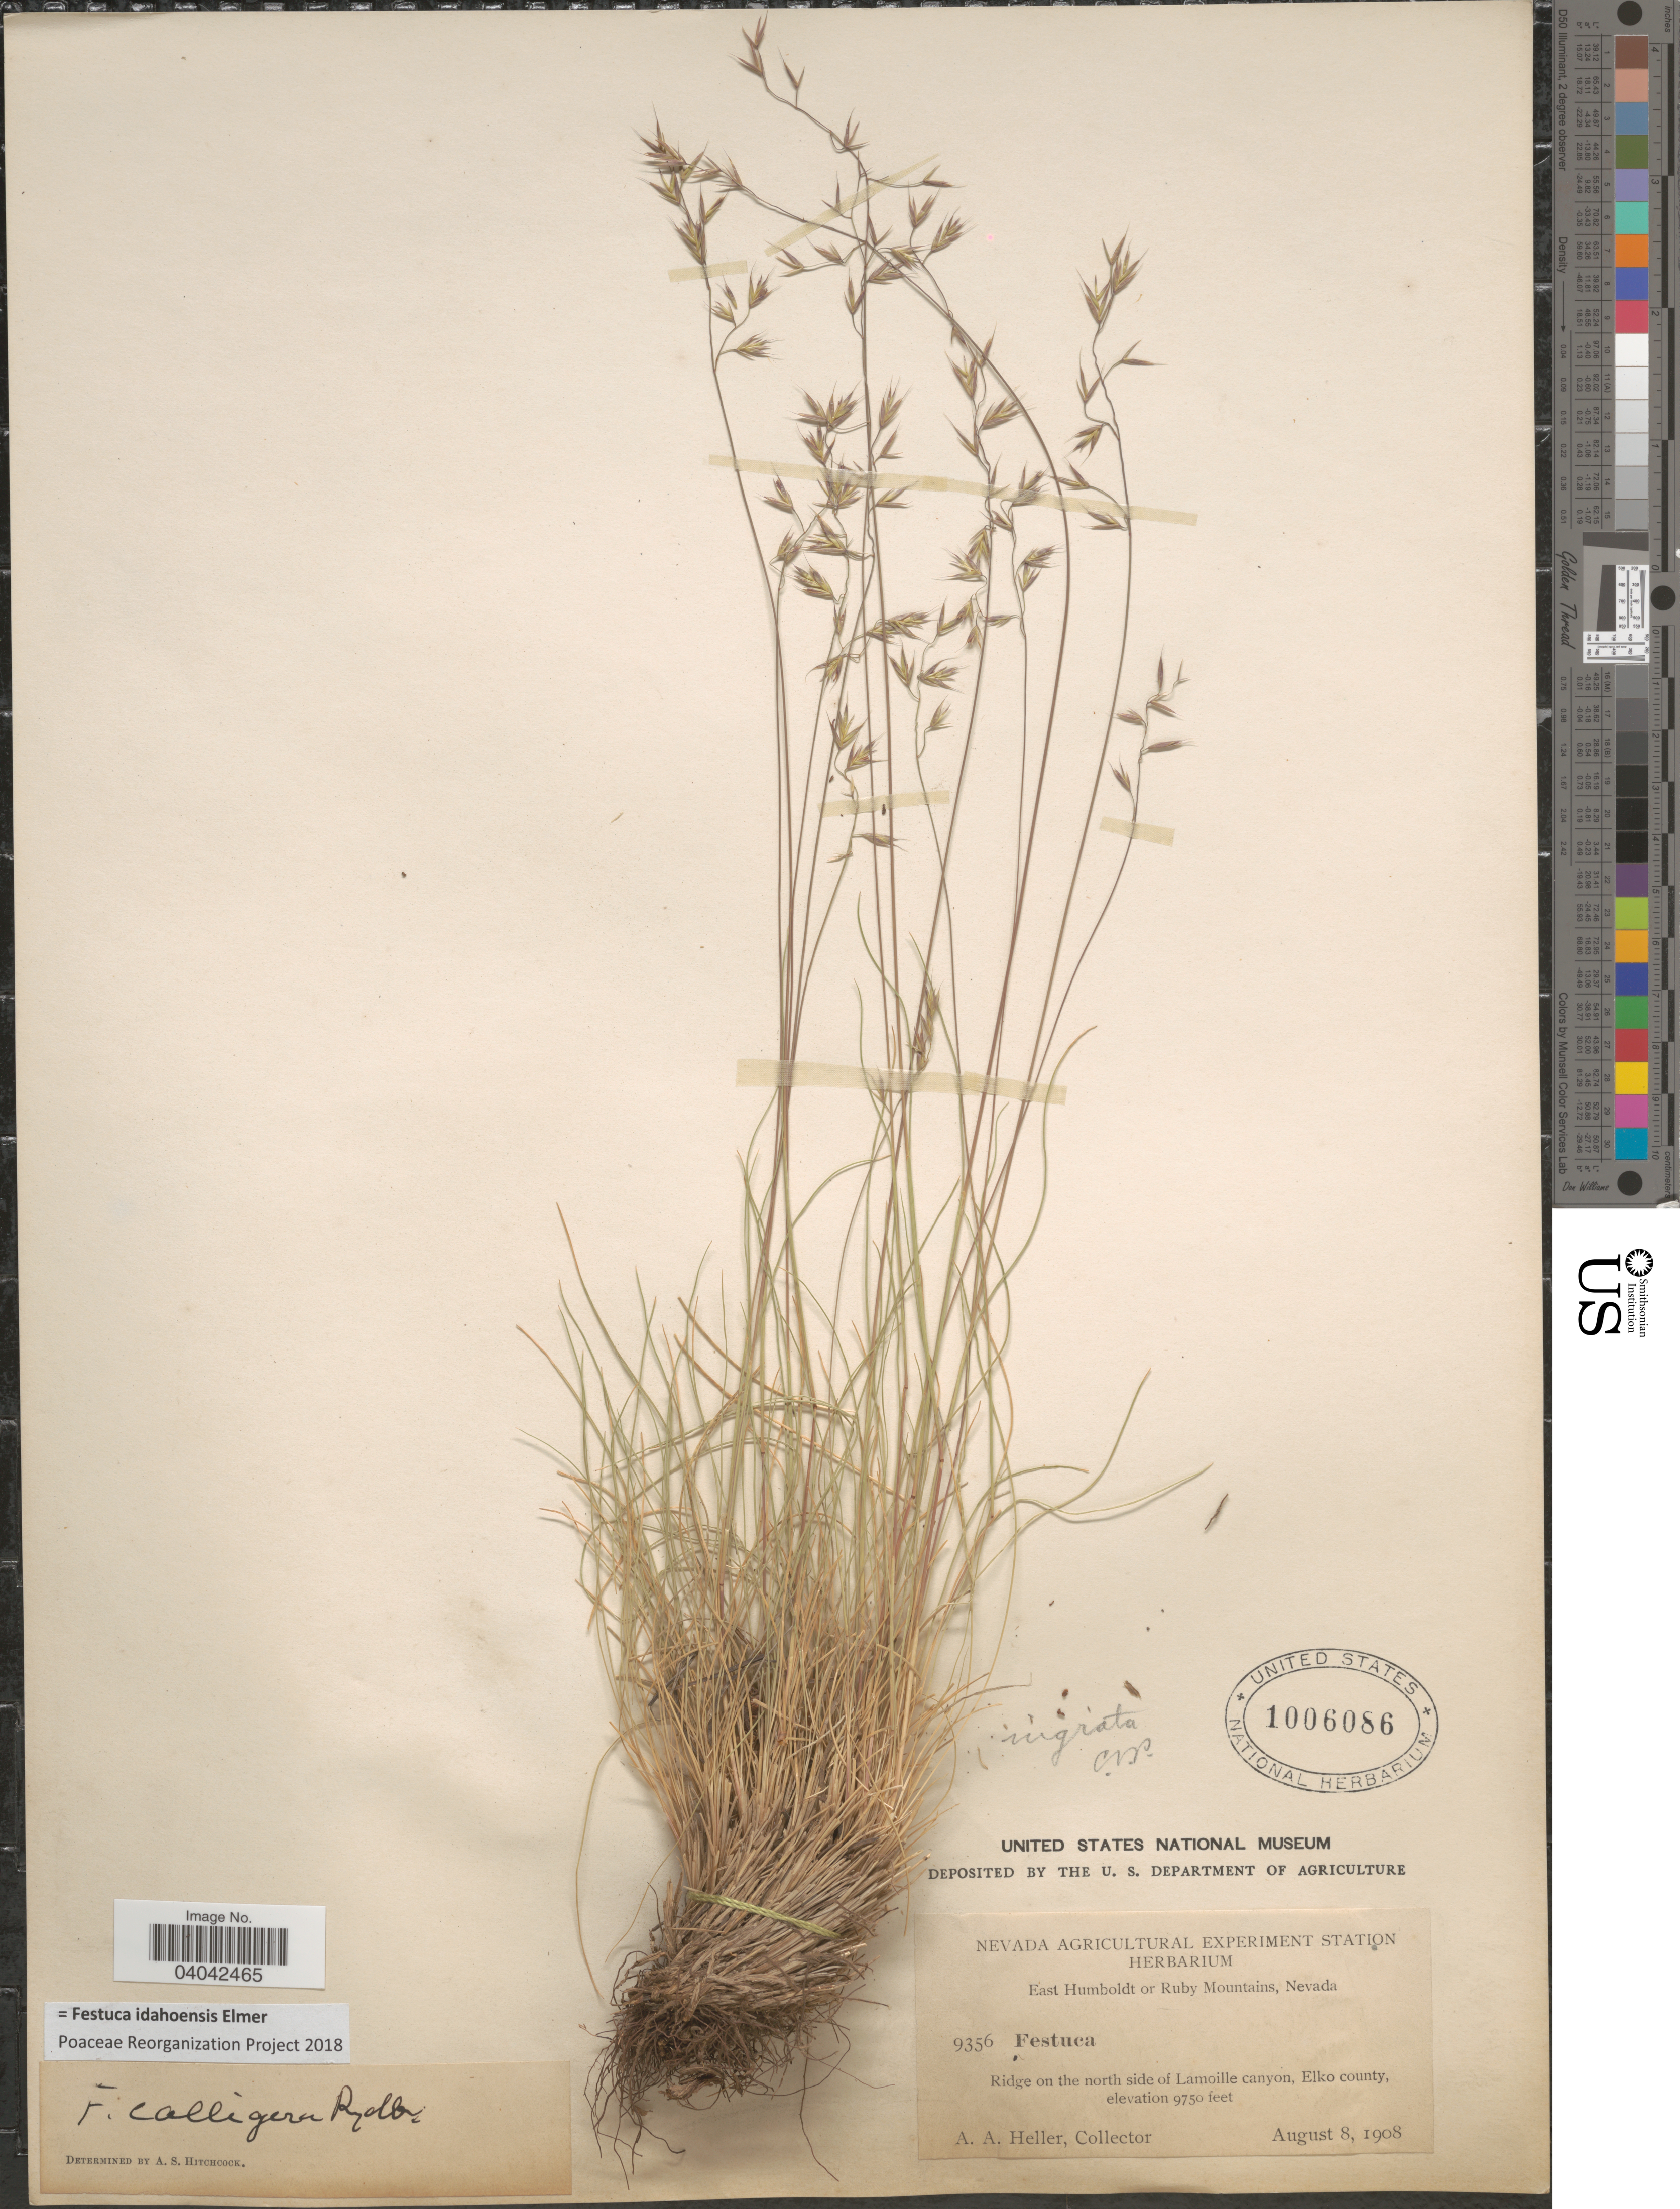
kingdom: Plantae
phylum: Tracheophyta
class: Liliopsida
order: Poales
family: Poaceae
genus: Festuca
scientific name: Festuca idahoensis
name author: Elmer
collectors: A. A. Heller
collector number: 9356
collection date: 1908-08-08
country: United States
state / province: Nevada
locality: East Humboldt or Ruby Mountains. Ridge on the north side of Lamoille canyon, Elko county.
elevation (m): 2972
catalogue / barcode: US 1006086